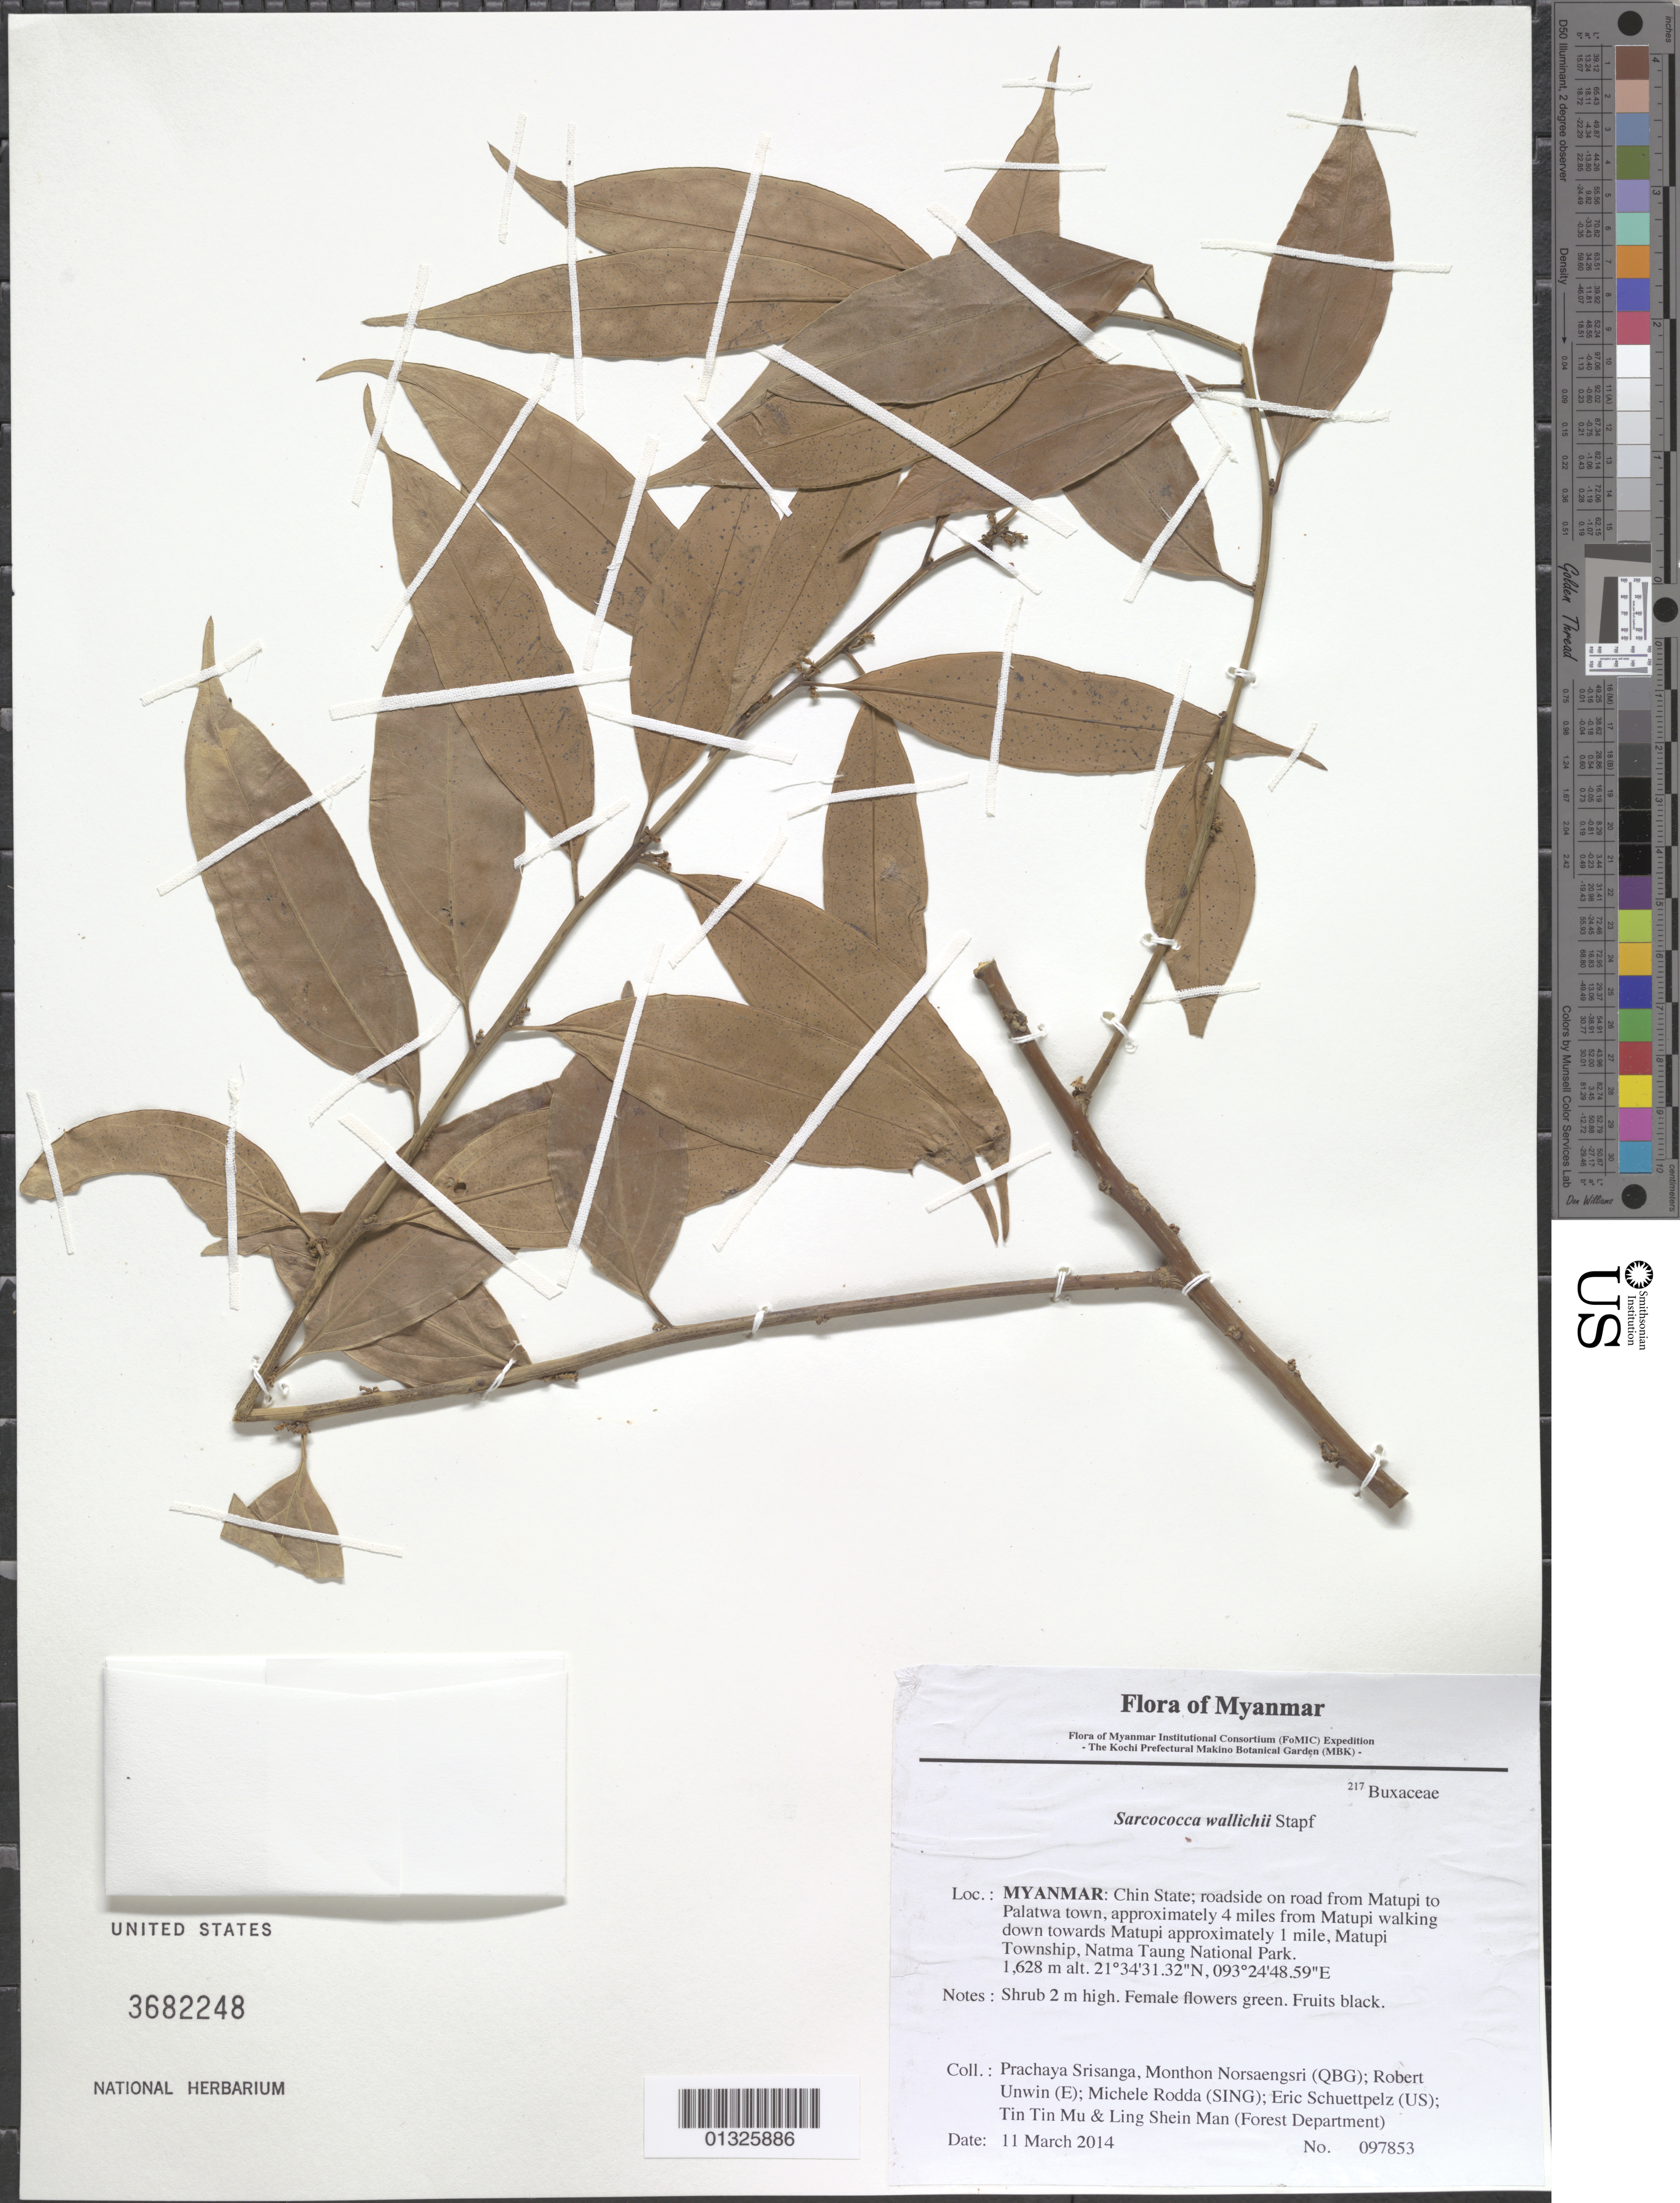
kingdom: Plantae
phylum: Tracheophyta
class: Magnoliopsida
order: Buxales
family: Buxaceae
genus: Sarcococca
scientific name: Sarcococca wallichii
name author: Stapf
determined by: Fujikawa, Kazumi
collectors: P. Srisanga, M. Norsaengsri, R. Unwin, M. Rodda, E. Schuettpelz, Tin Tin Mu & Ling Shein Man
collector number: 97853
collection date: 2014-03-11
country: Myanmar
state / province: Chin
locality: Roadside on road from Matupi to Palatwa town, approximately 4 miles from Matupi walking down towards Matupi approximately 1 mile, Matupi Township, Natma Taung National Park.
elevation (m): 1628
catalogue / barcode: US 3682248